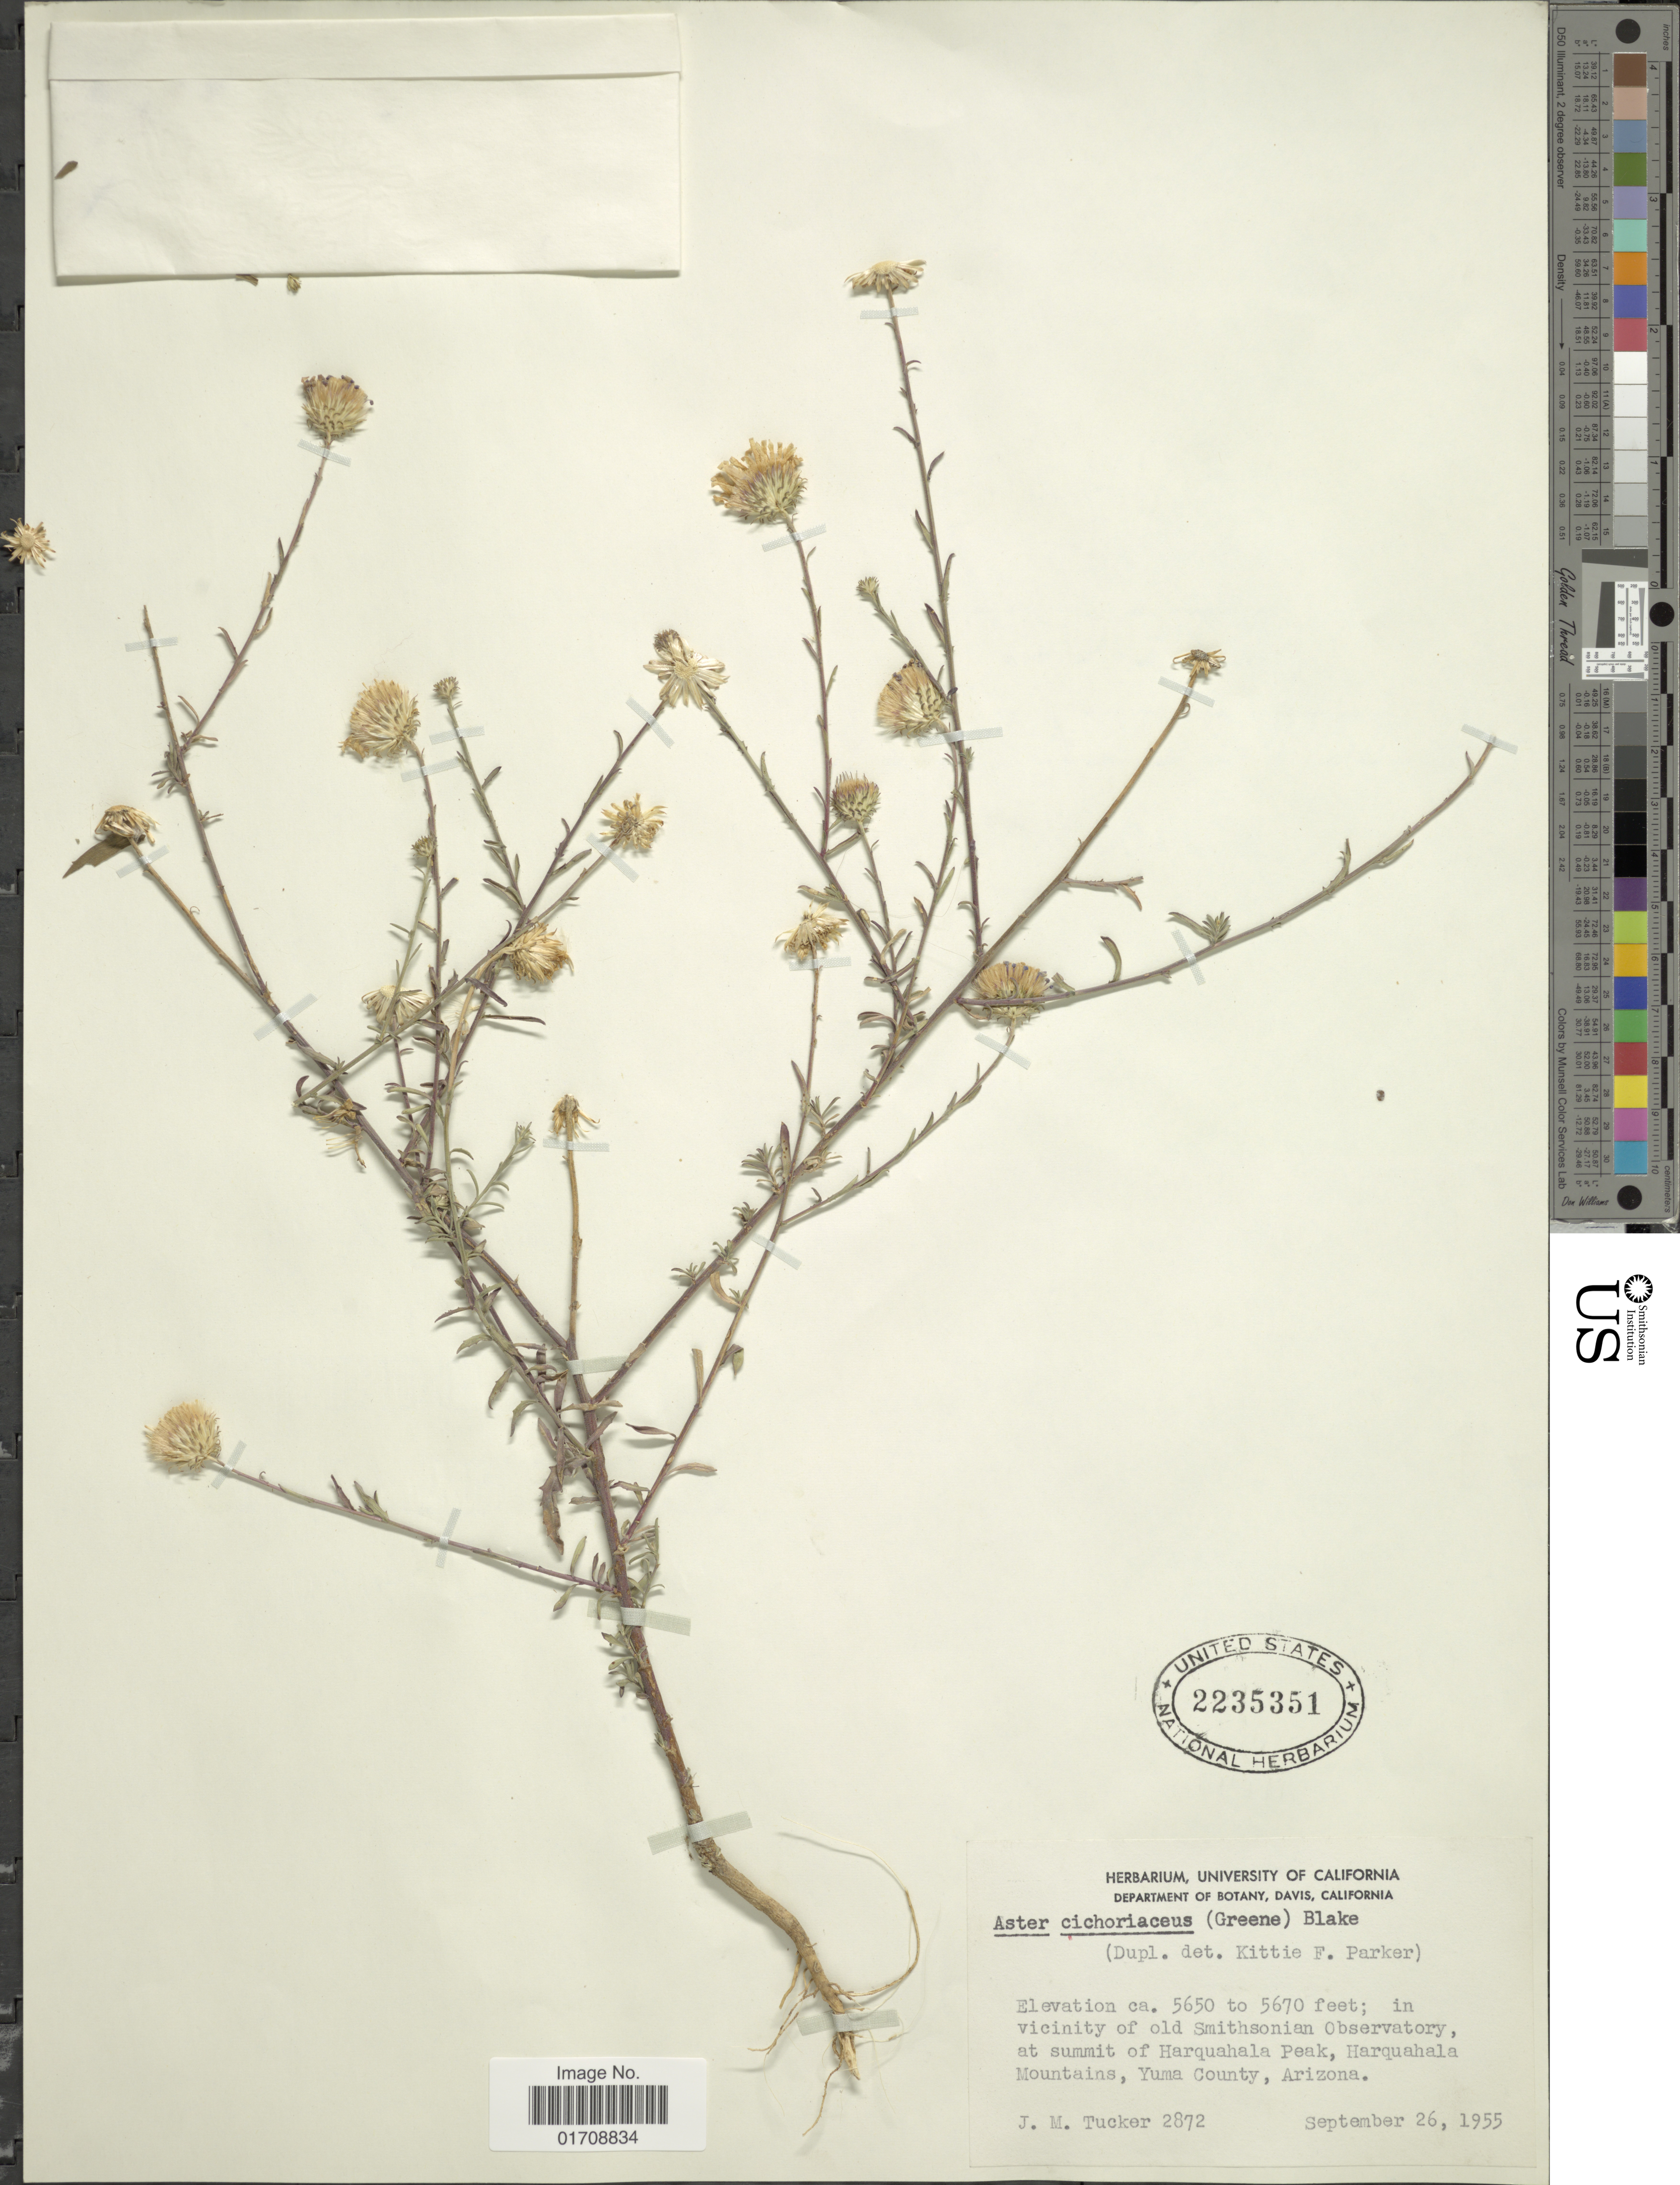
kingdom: Plantae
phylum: Tracheophyta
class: Magnoliopsida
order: Asterales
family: Asteraceae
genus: Machaeranthera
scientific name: Machaeranthera cichoriacea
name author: Greene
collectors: J. M. Tucker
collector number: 2872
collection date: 1955-09-26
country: United States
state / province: Arizona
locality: In Vicinity of old Smithsonian Observatory, at summit of Harquahala Peak, Harquahala Mountains, Yuma County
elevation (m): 1722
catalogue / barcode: US 2235351